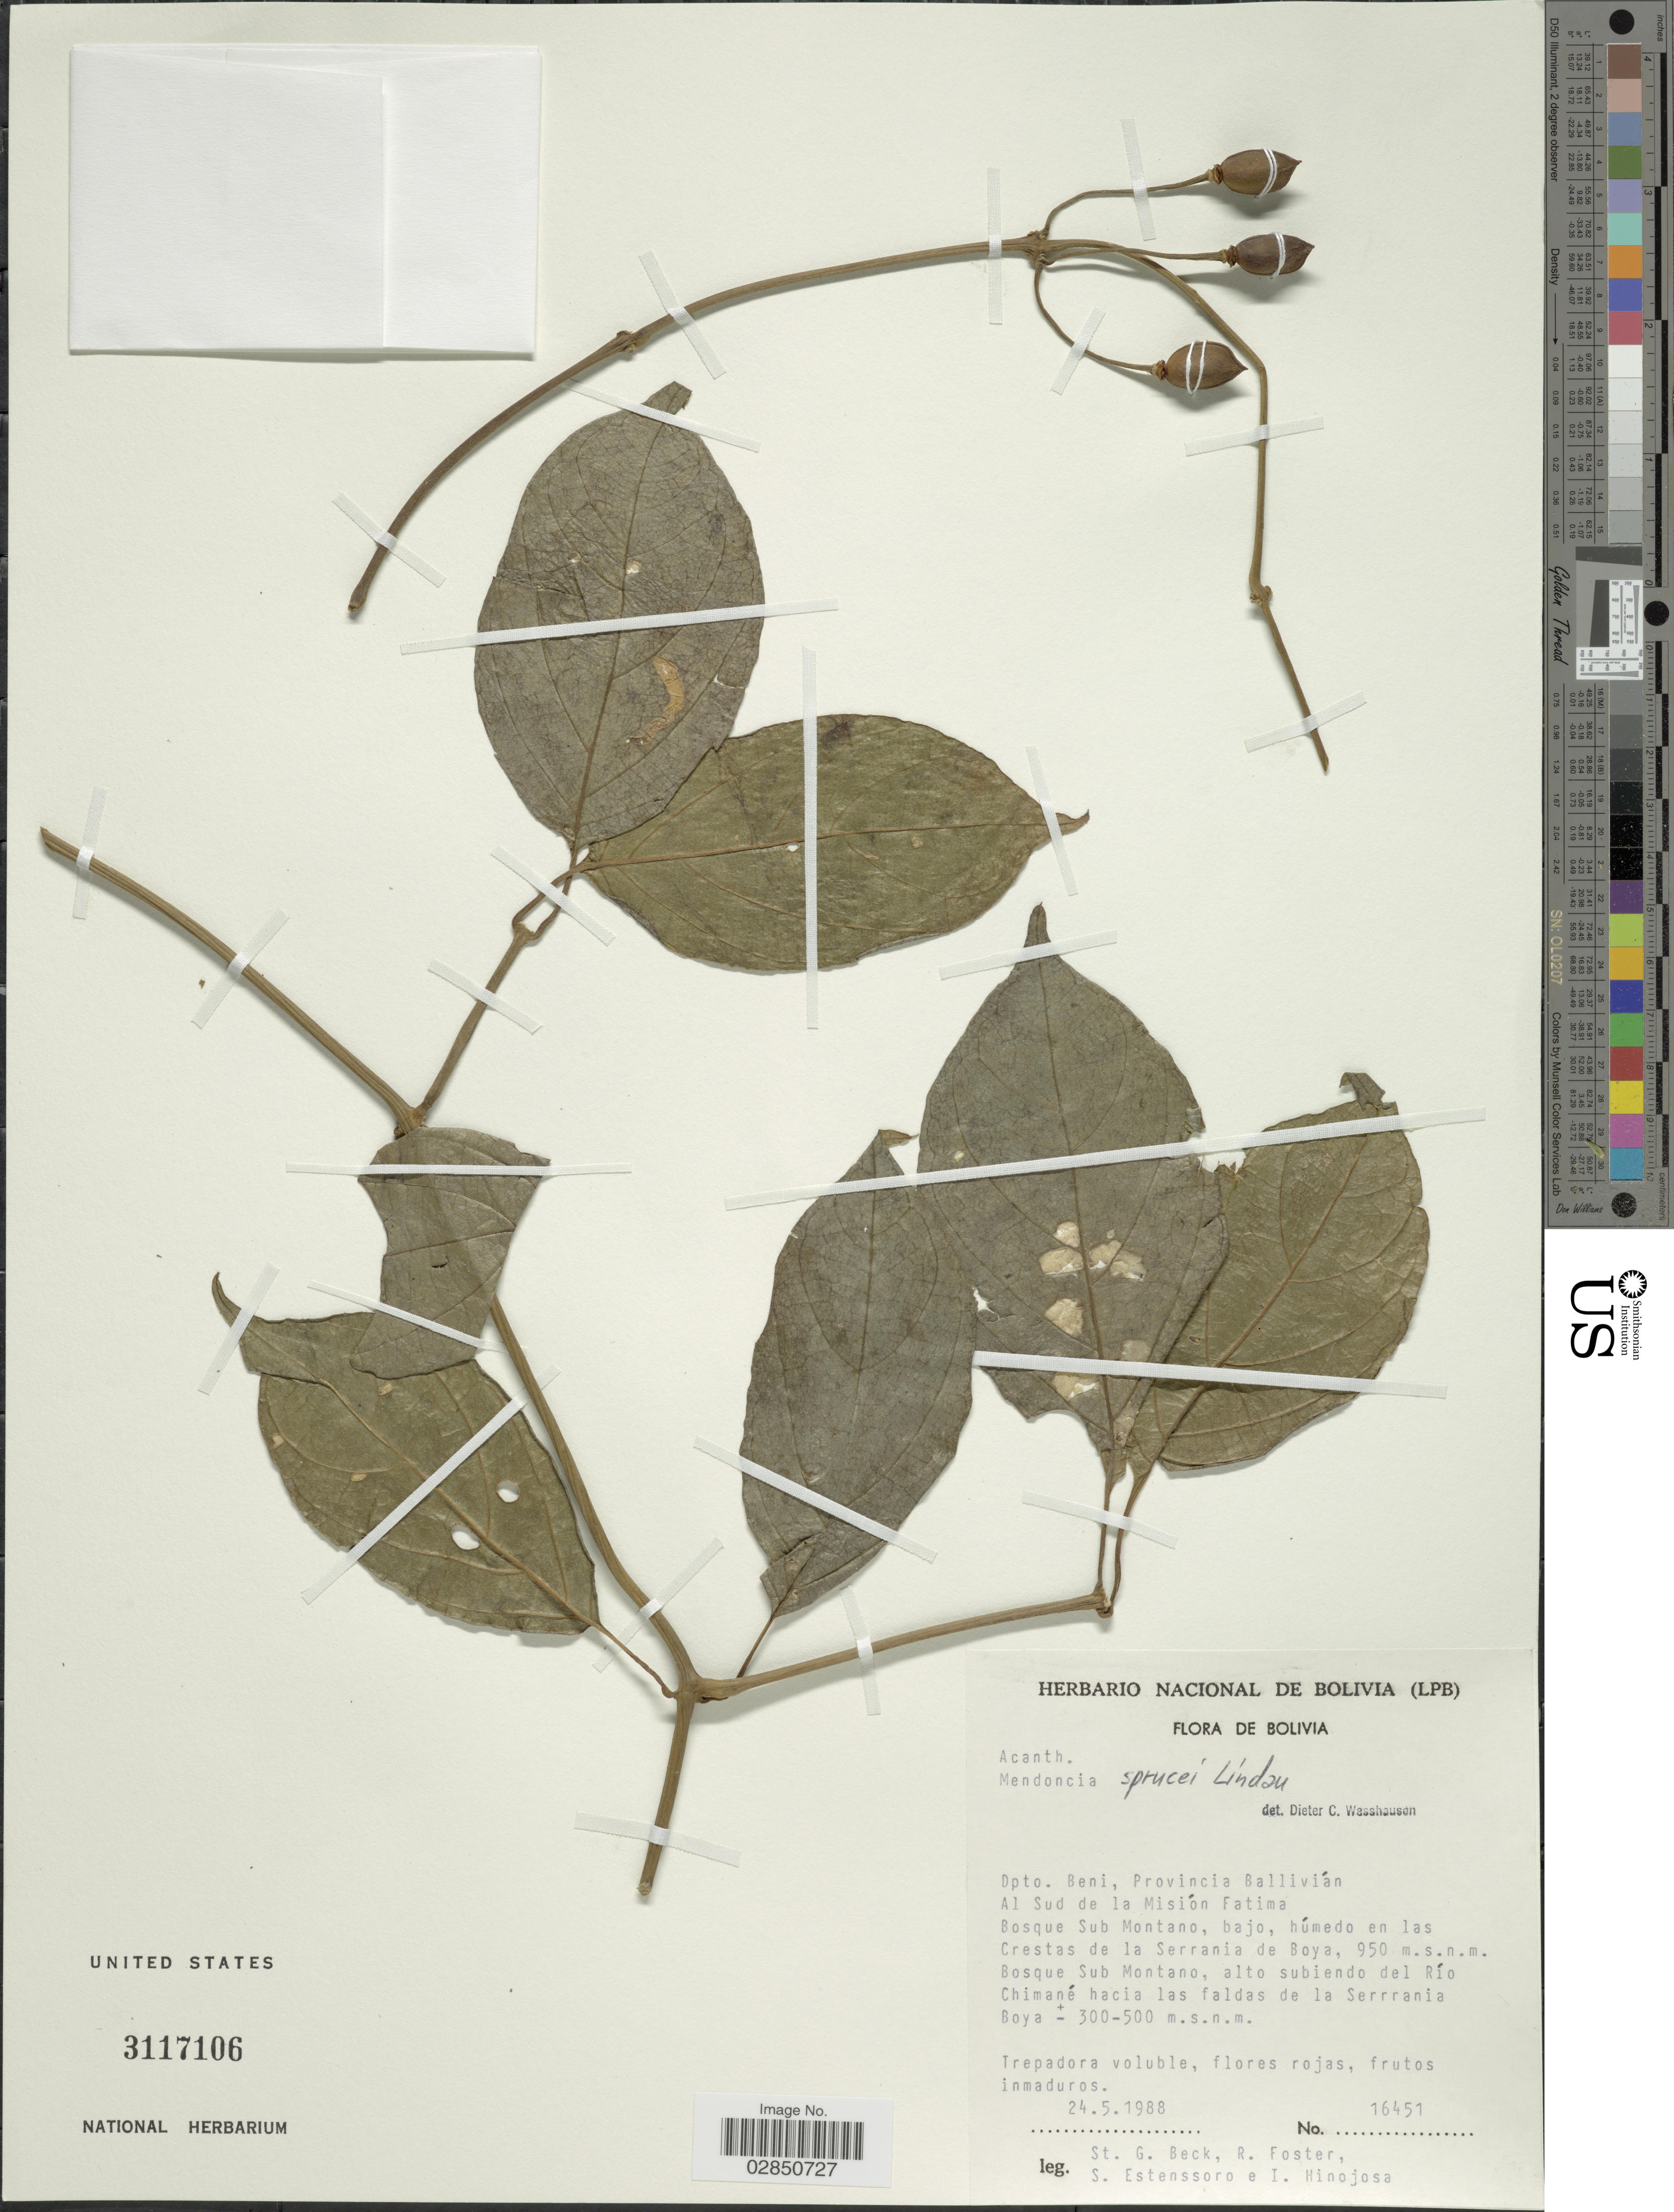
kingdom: Plantae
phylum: Tracheophyta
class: Magnoliopsida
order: Lamiales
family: Acanthaceae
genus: Mendoncia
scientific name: Mendoncia aspera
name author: (Ruiz & Pav.) Nees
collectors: S. Beck, R. Foster, S. Estenssoro & I. Hinojosa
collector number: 16451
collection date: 1988-05-24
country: Bolivia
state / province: Beni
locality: Dpto. Beni, Provincia Ballivián. Al Sud de la Misión Fatima Bosque Sub Montano, bajo, húmedo en las Crestas de la Serrania de Boya. Bosque Sub Montano, alto subiendo del Río Chimané hacia las faldas de la Serrania de Boya.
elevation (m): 300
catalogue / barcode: US 3117106